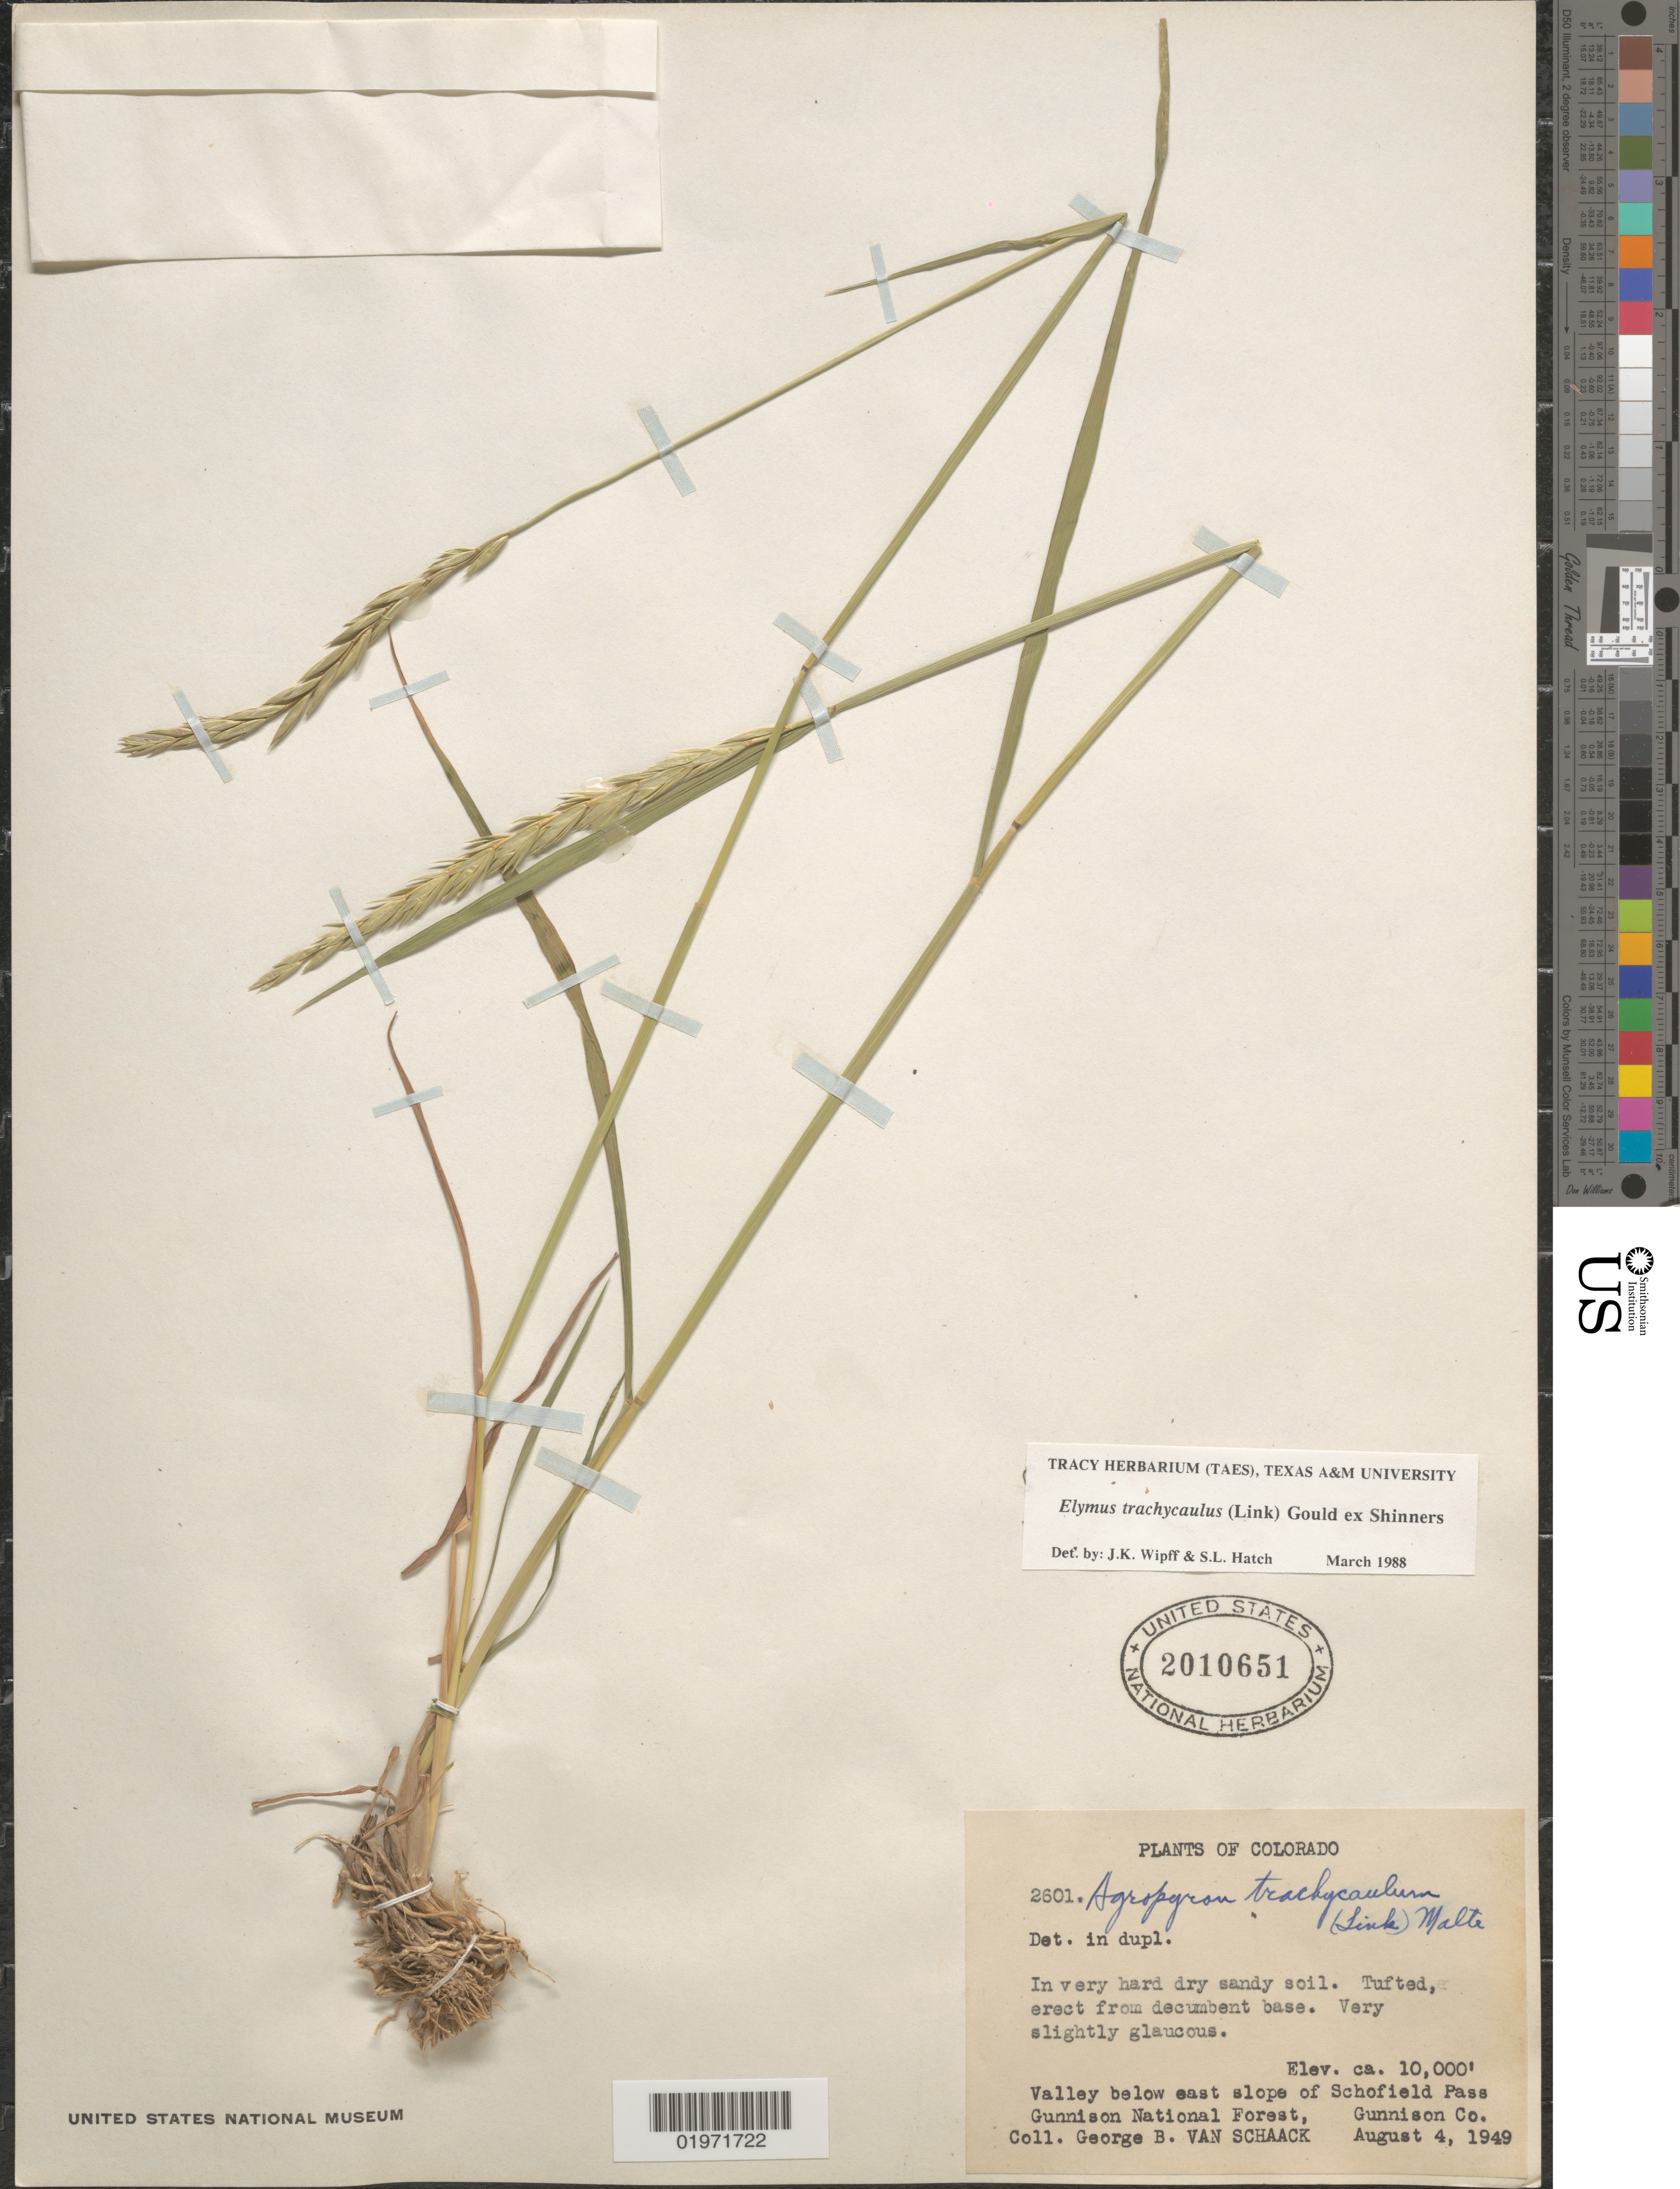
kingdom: Plantae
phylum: Tracheophyta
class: Liliopsida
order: Poales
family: Poaceae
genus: Elymus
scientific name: Elymus trachycaulus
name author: (Link) Gould ex Shinners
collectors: G. Van Schaack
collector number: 2601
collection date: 1949-08-04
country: United States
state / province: Colorado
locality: Valley below east slope of Schofield Pass Gunnison National Forest, Gunnison Co.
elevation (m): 3048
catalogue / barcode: US 2010651